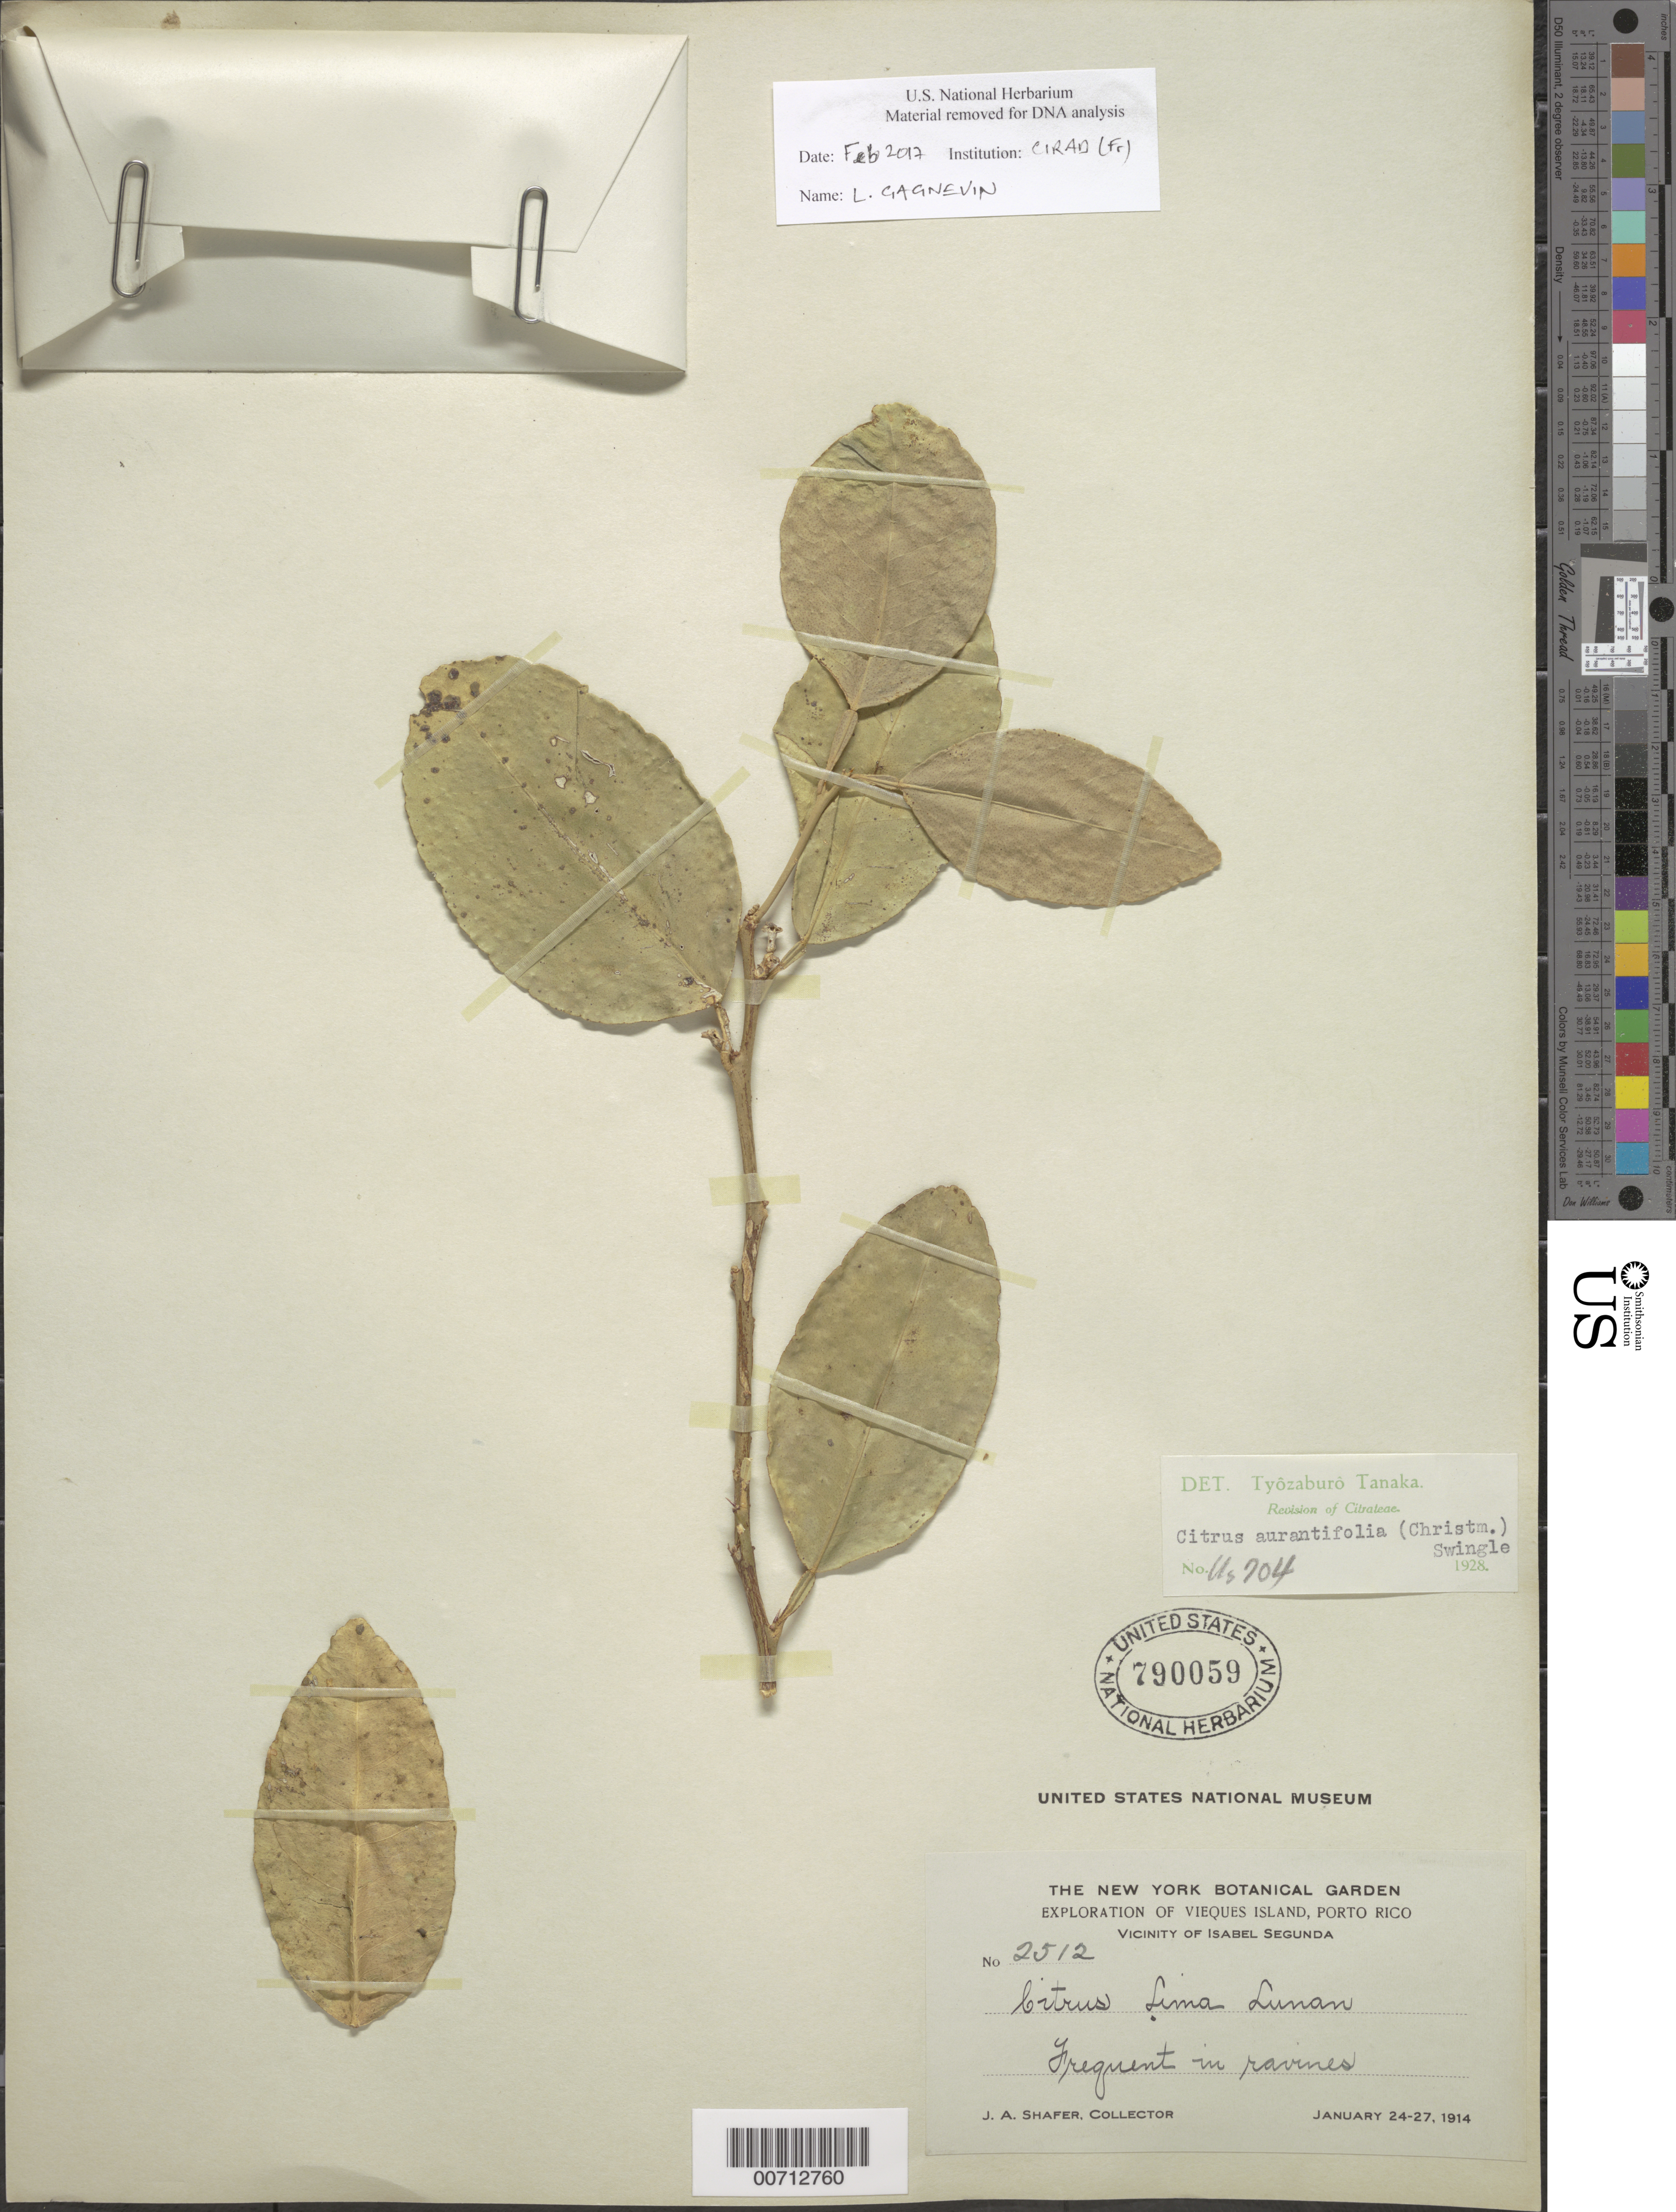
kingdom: Plantae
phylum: Tracheophyta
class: Magnoliopsida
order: Sapindales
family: Rutaceae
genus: Citrus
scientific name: Citrus x aurantifolia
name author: (Christm.) Swingle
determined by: Tanaka, T.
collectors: J. A. Shafer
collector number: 2512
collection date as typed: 24 Jan 1914 to 27 Jan 1914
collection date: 1914-01-24/1914-01-27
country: Puerto Rico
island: Vieques Island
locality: Isabel Segunda, vic of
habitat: Ravines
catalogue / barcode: US 790059